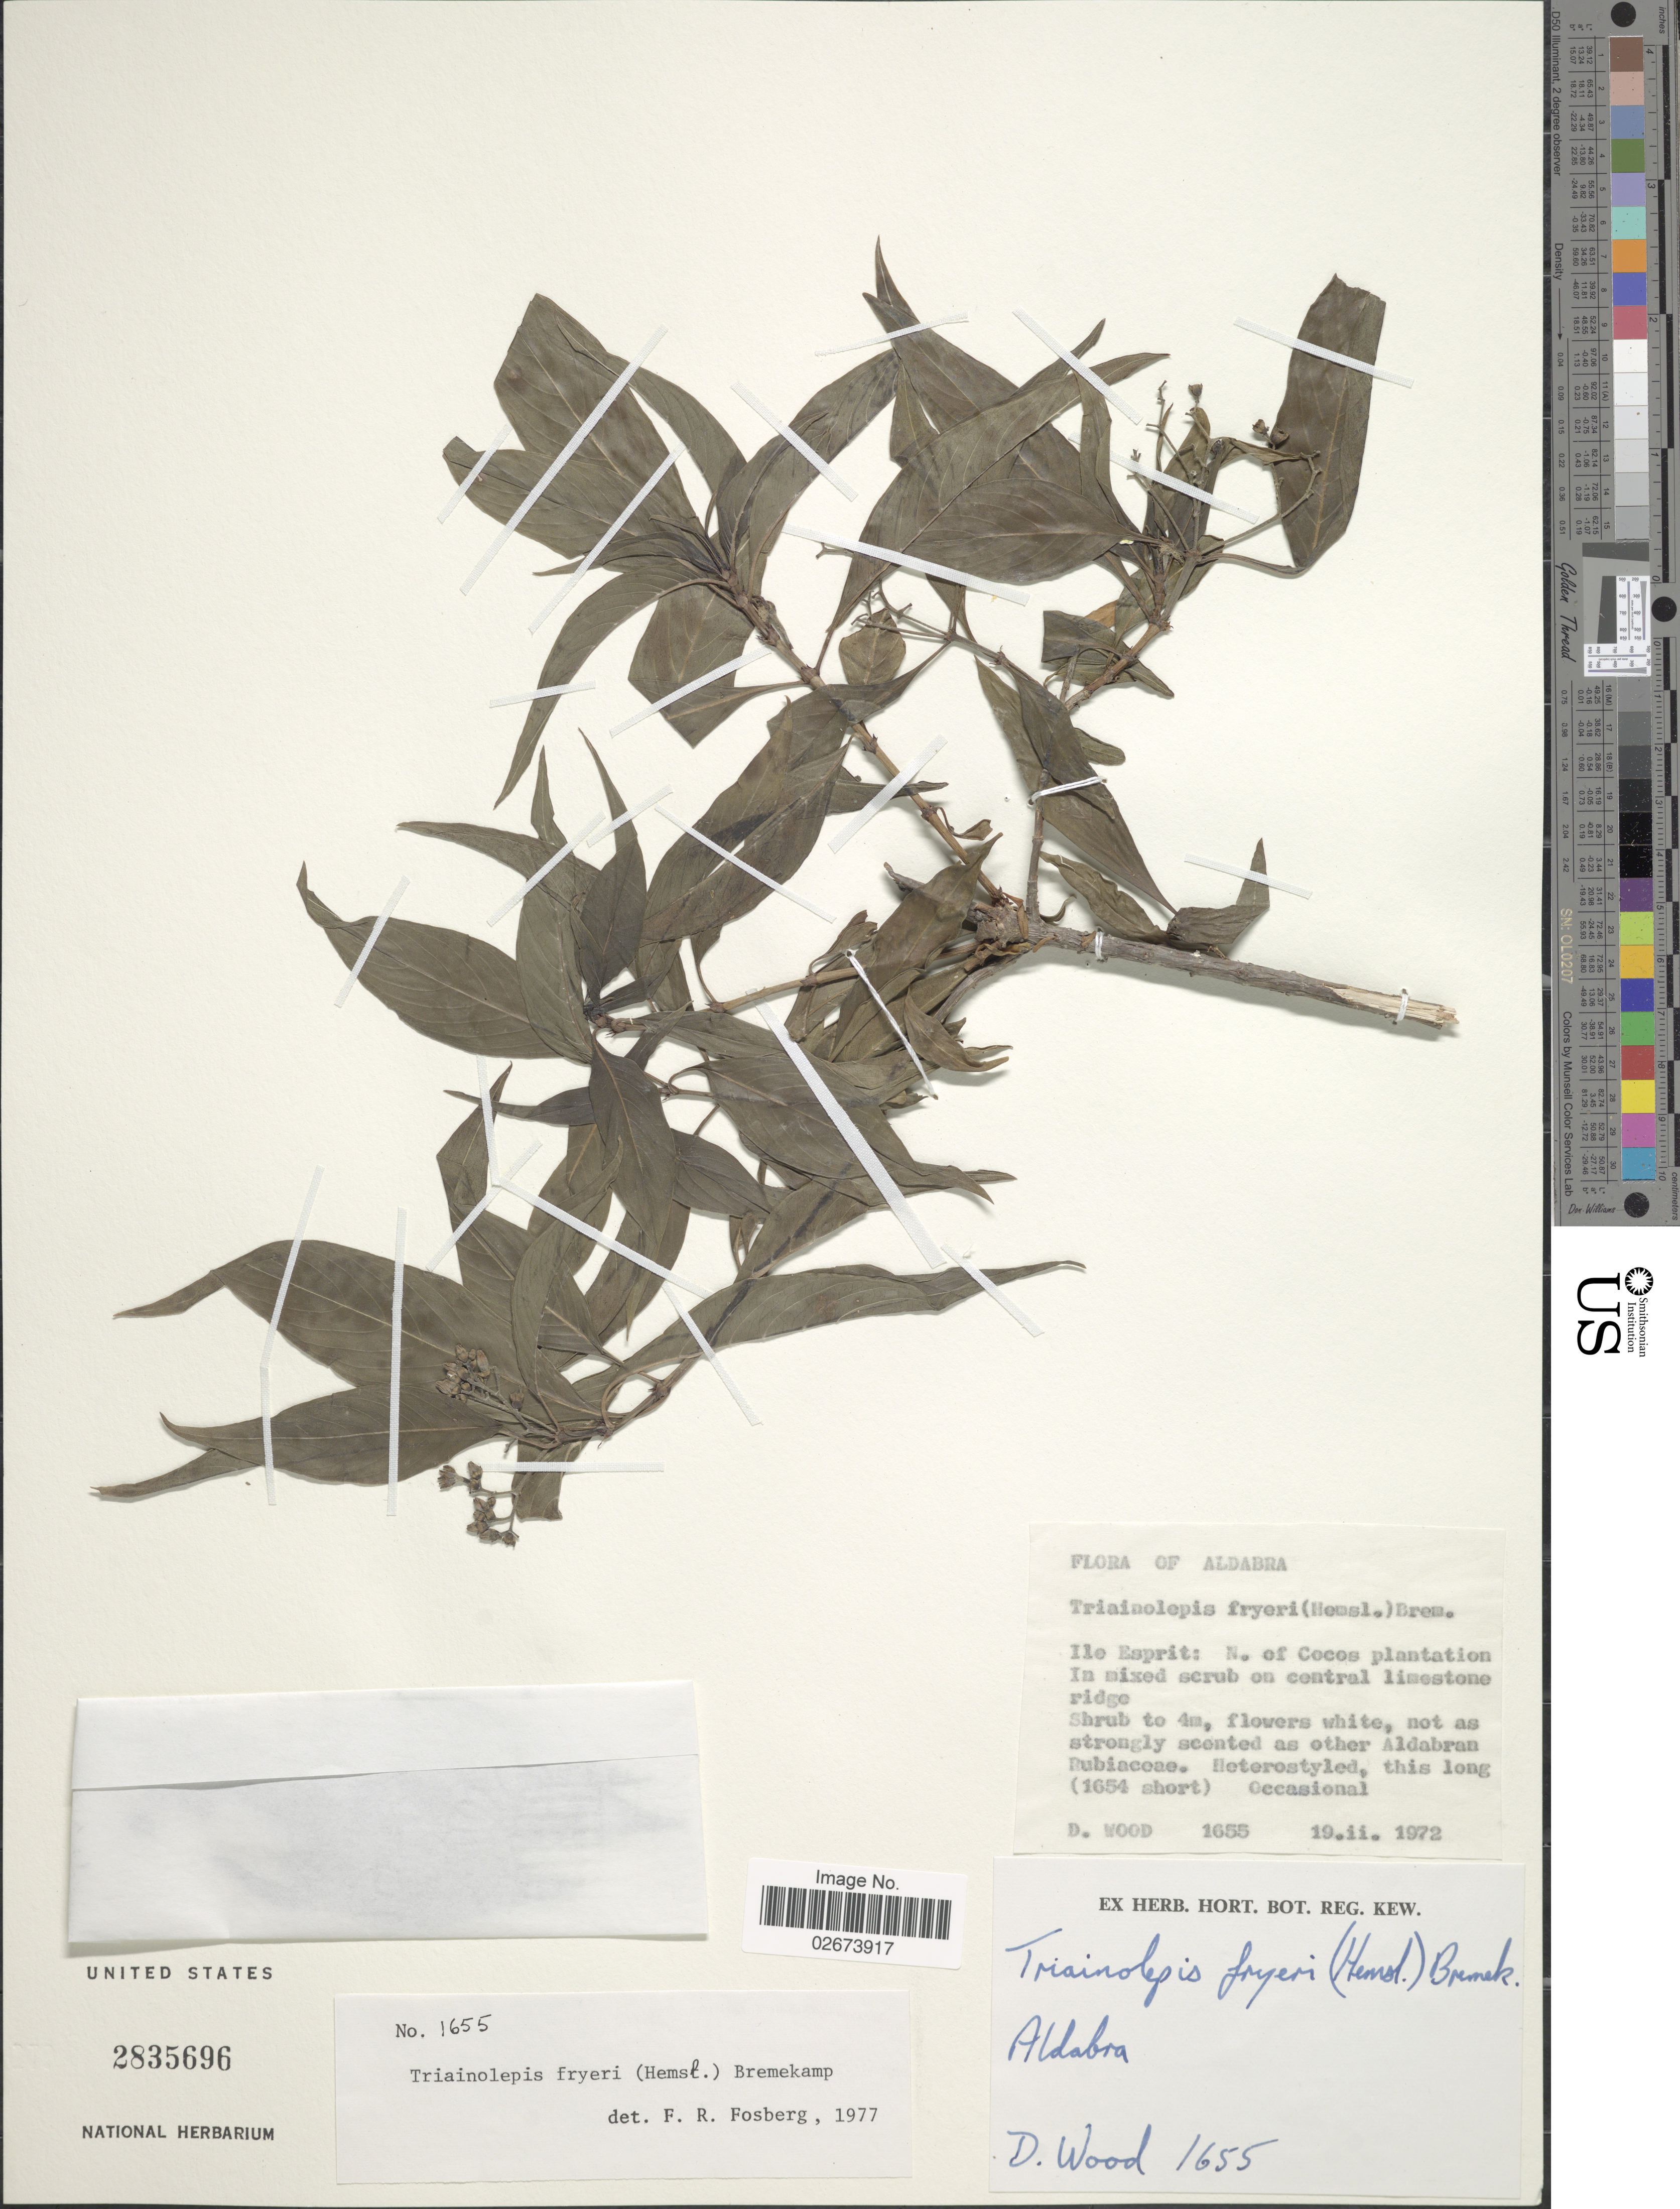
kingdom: Plantae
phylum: Tracheophyta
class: Magnoliopsida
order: Gentianales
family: Rubiaceae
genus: Triainolepis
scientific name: Triainolepis fryeri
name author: (Hemsl.) Bremek.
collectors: D. Wood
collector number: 1655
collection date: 1972-02-19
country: Seychelles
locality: Aldabra. Ile Esprit: N. of Cocos plantation.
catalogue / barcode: US 2835696